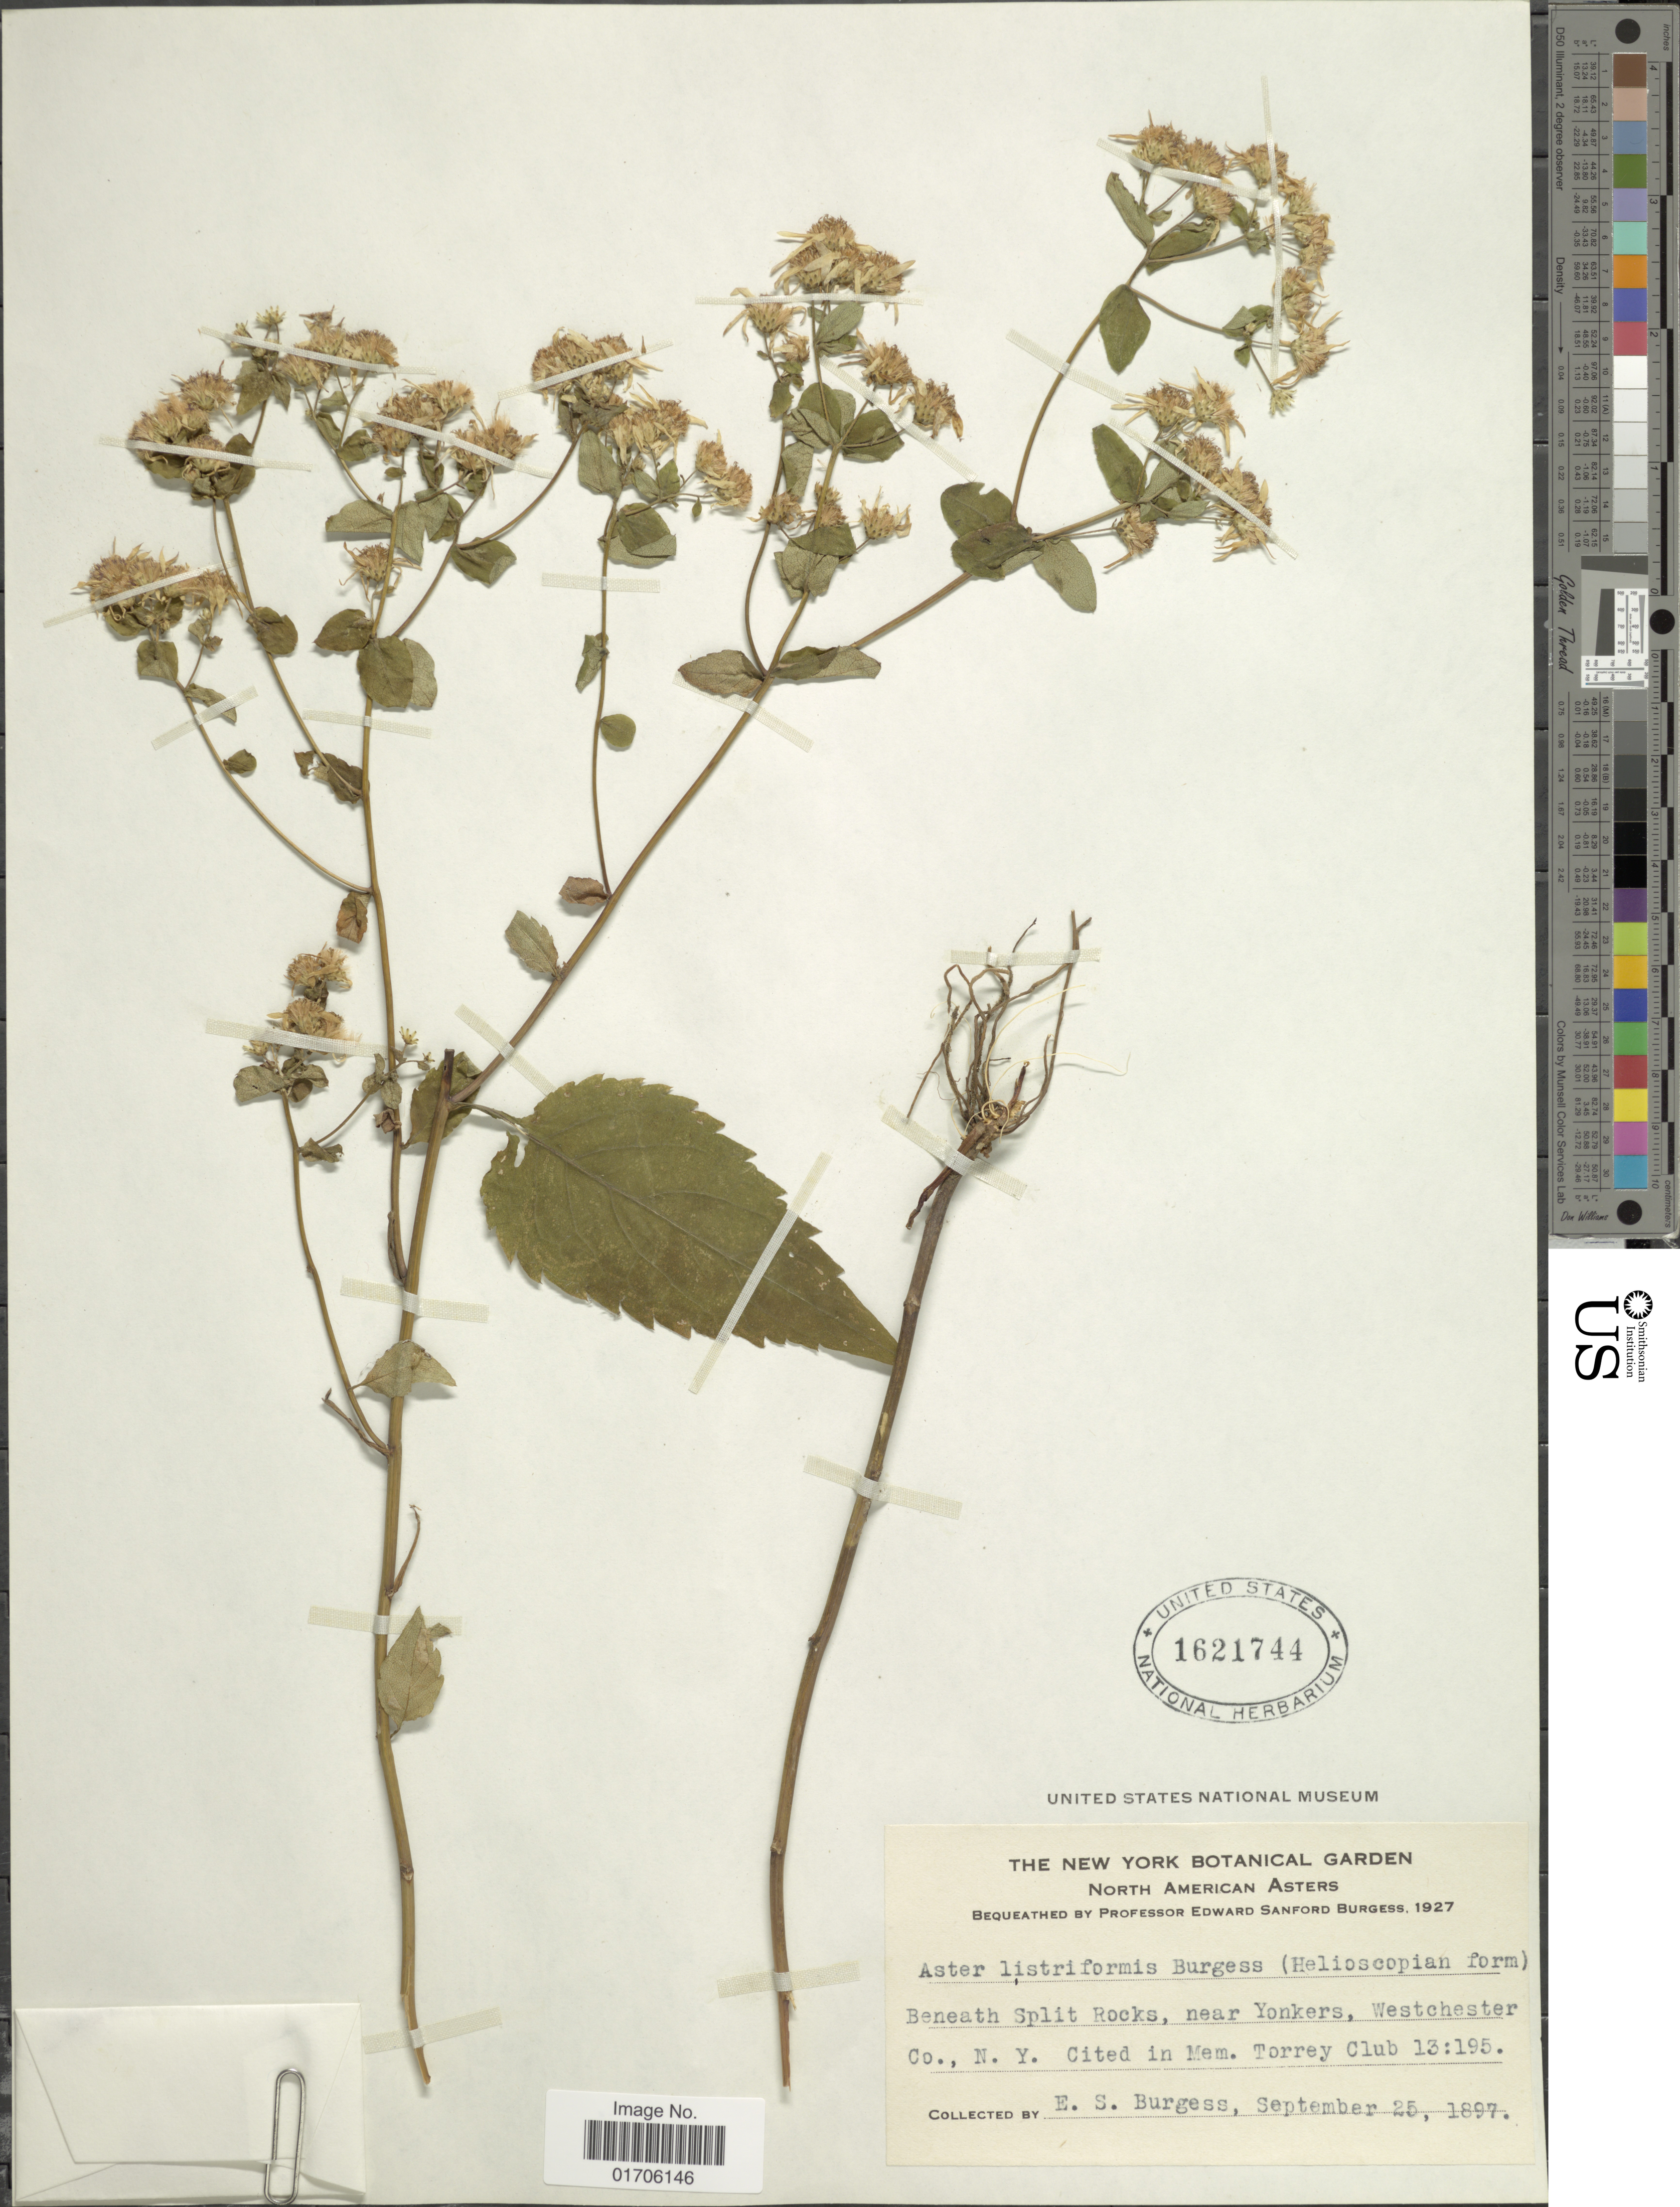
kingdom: Plantae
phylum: Tracheophyta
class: Magnoliopsida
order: Asterales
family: Asteraceae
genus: Aster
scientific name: Aster listriformis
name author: E.S. Burgess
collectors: E. Burgess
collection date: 1897-09-25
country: United States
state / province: New York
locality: Beneath Split Rocks, near Yonkers, Westchester Co., N.Y.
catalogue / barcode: US 1621744